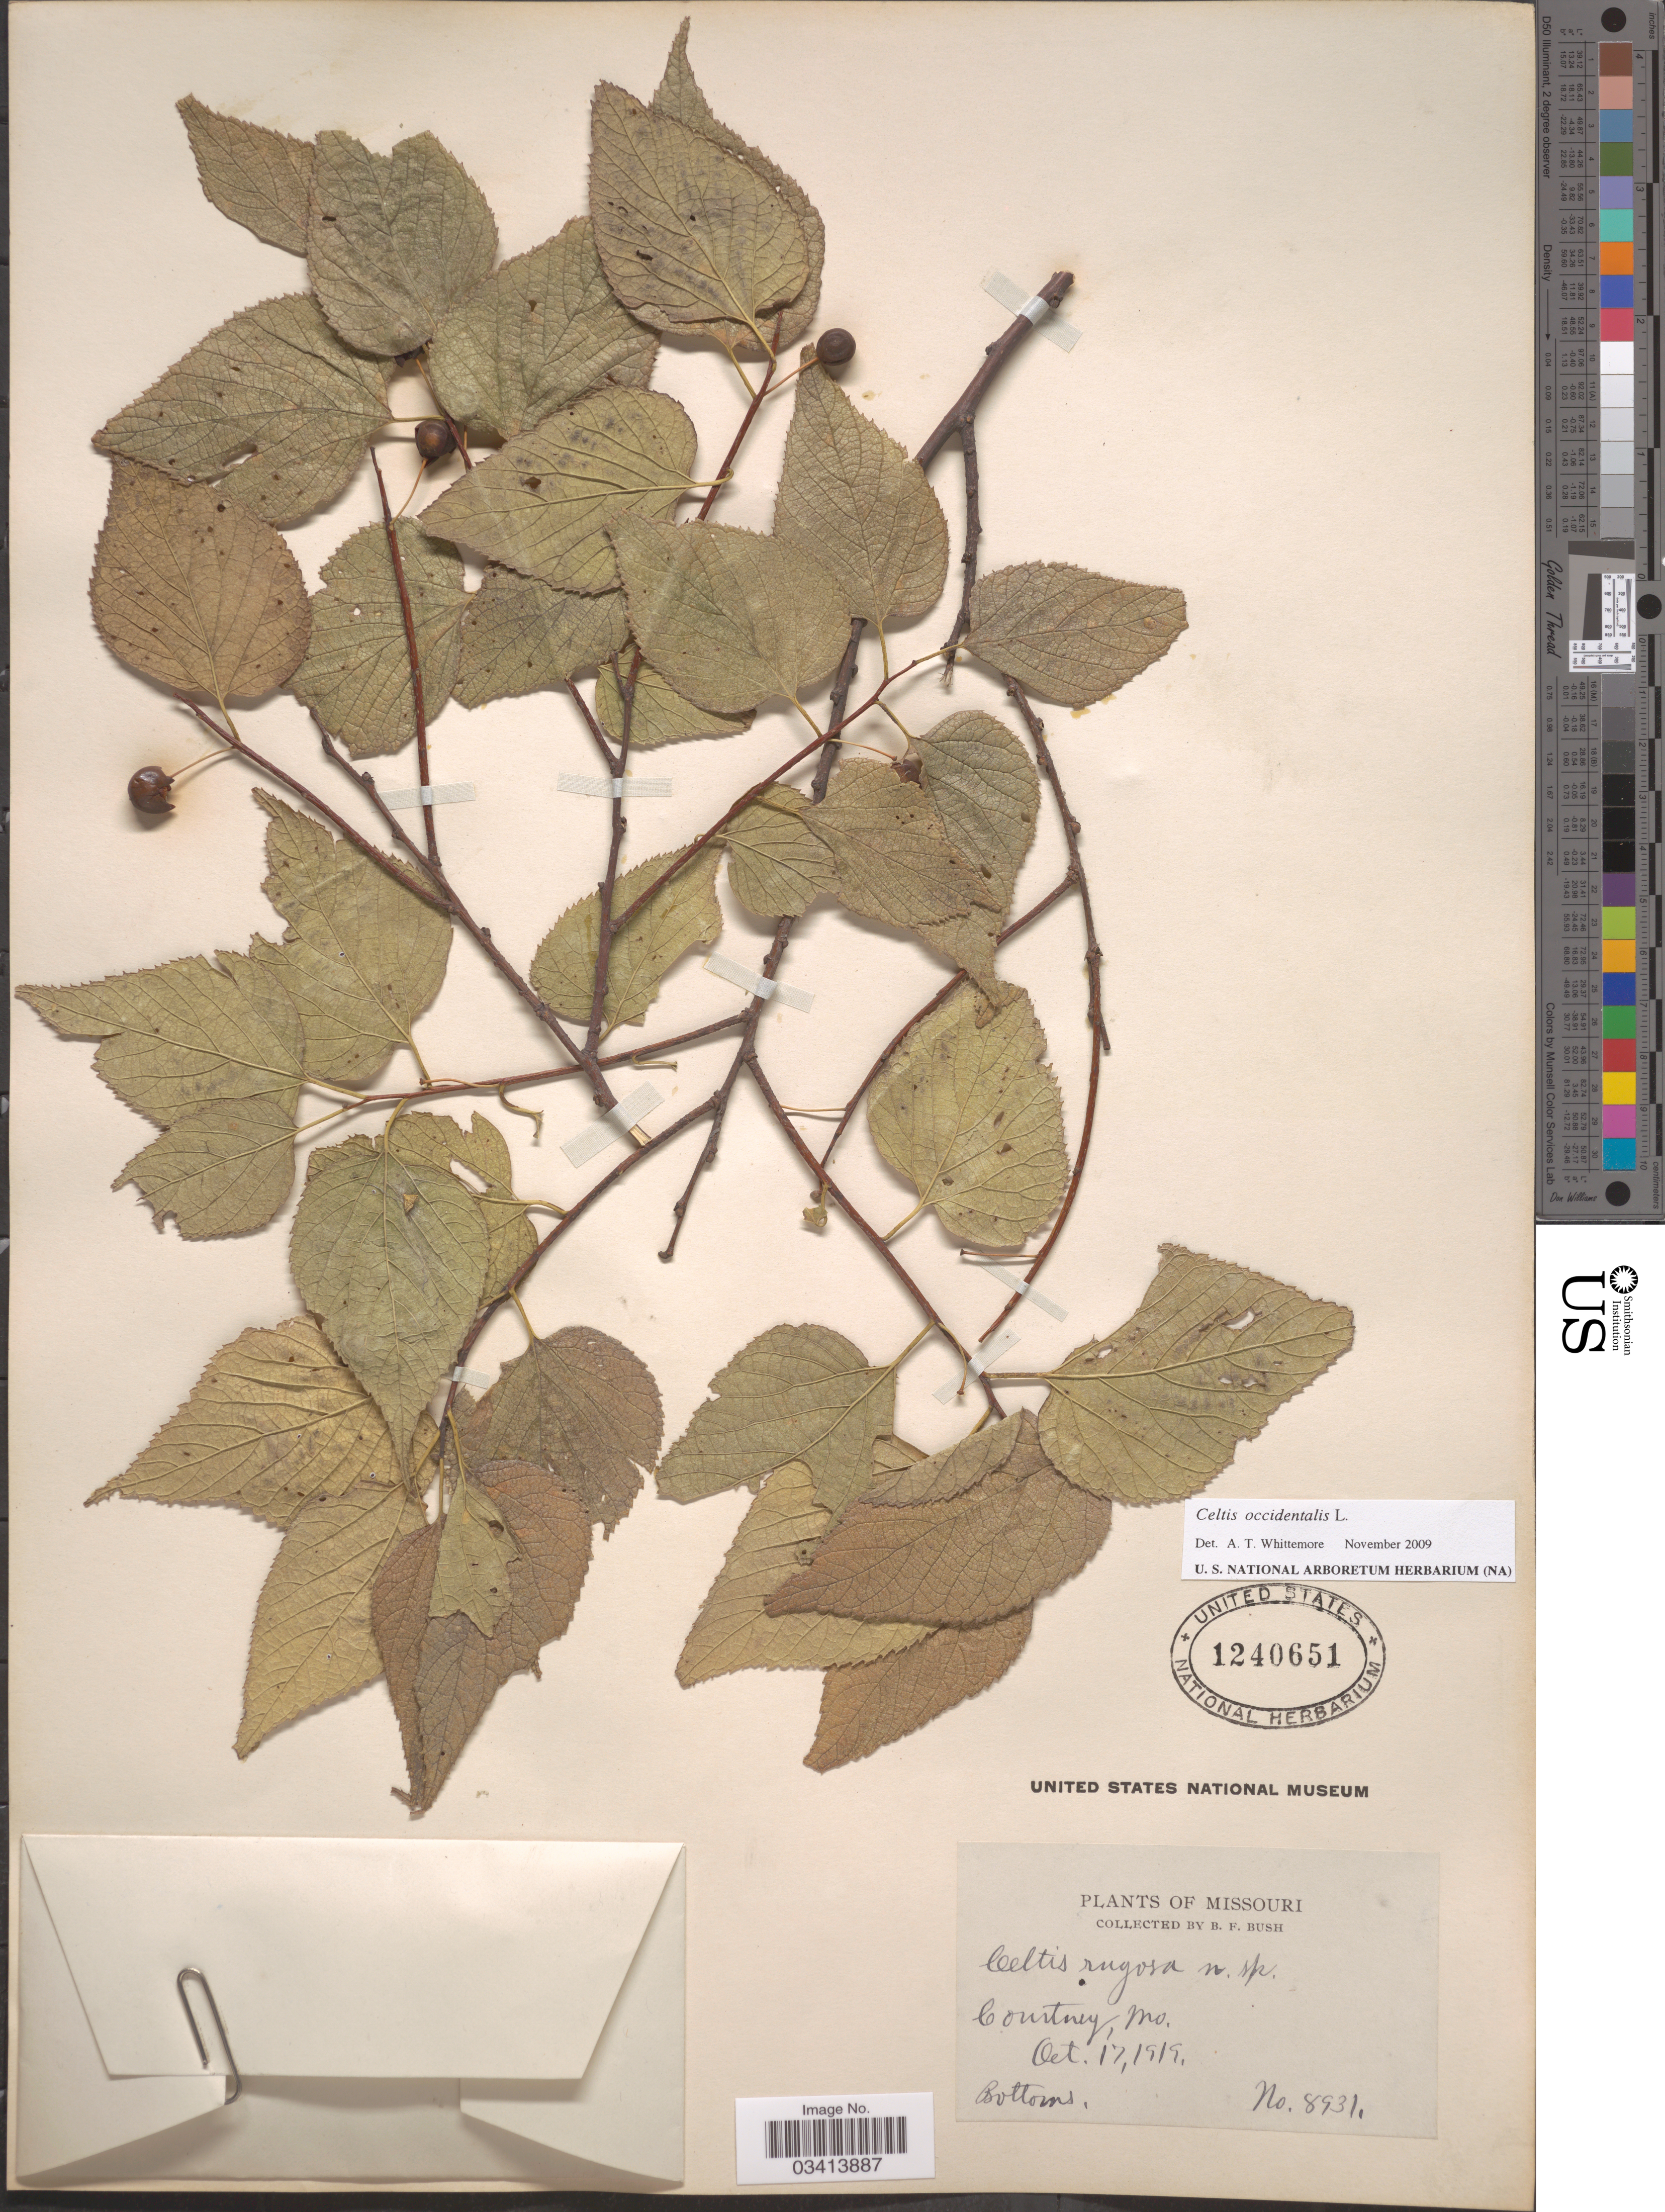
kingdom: Plantae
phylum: Tracheophyta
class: Magnoliopsida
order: Rosales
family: Cannabaceae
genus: Celtis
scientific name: Celtis occidentalis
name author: L.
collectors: B. F. Bush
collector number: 8931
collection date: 1919-10-17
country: United States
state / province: Missouri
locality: Courtney.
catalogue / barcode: US 1240651